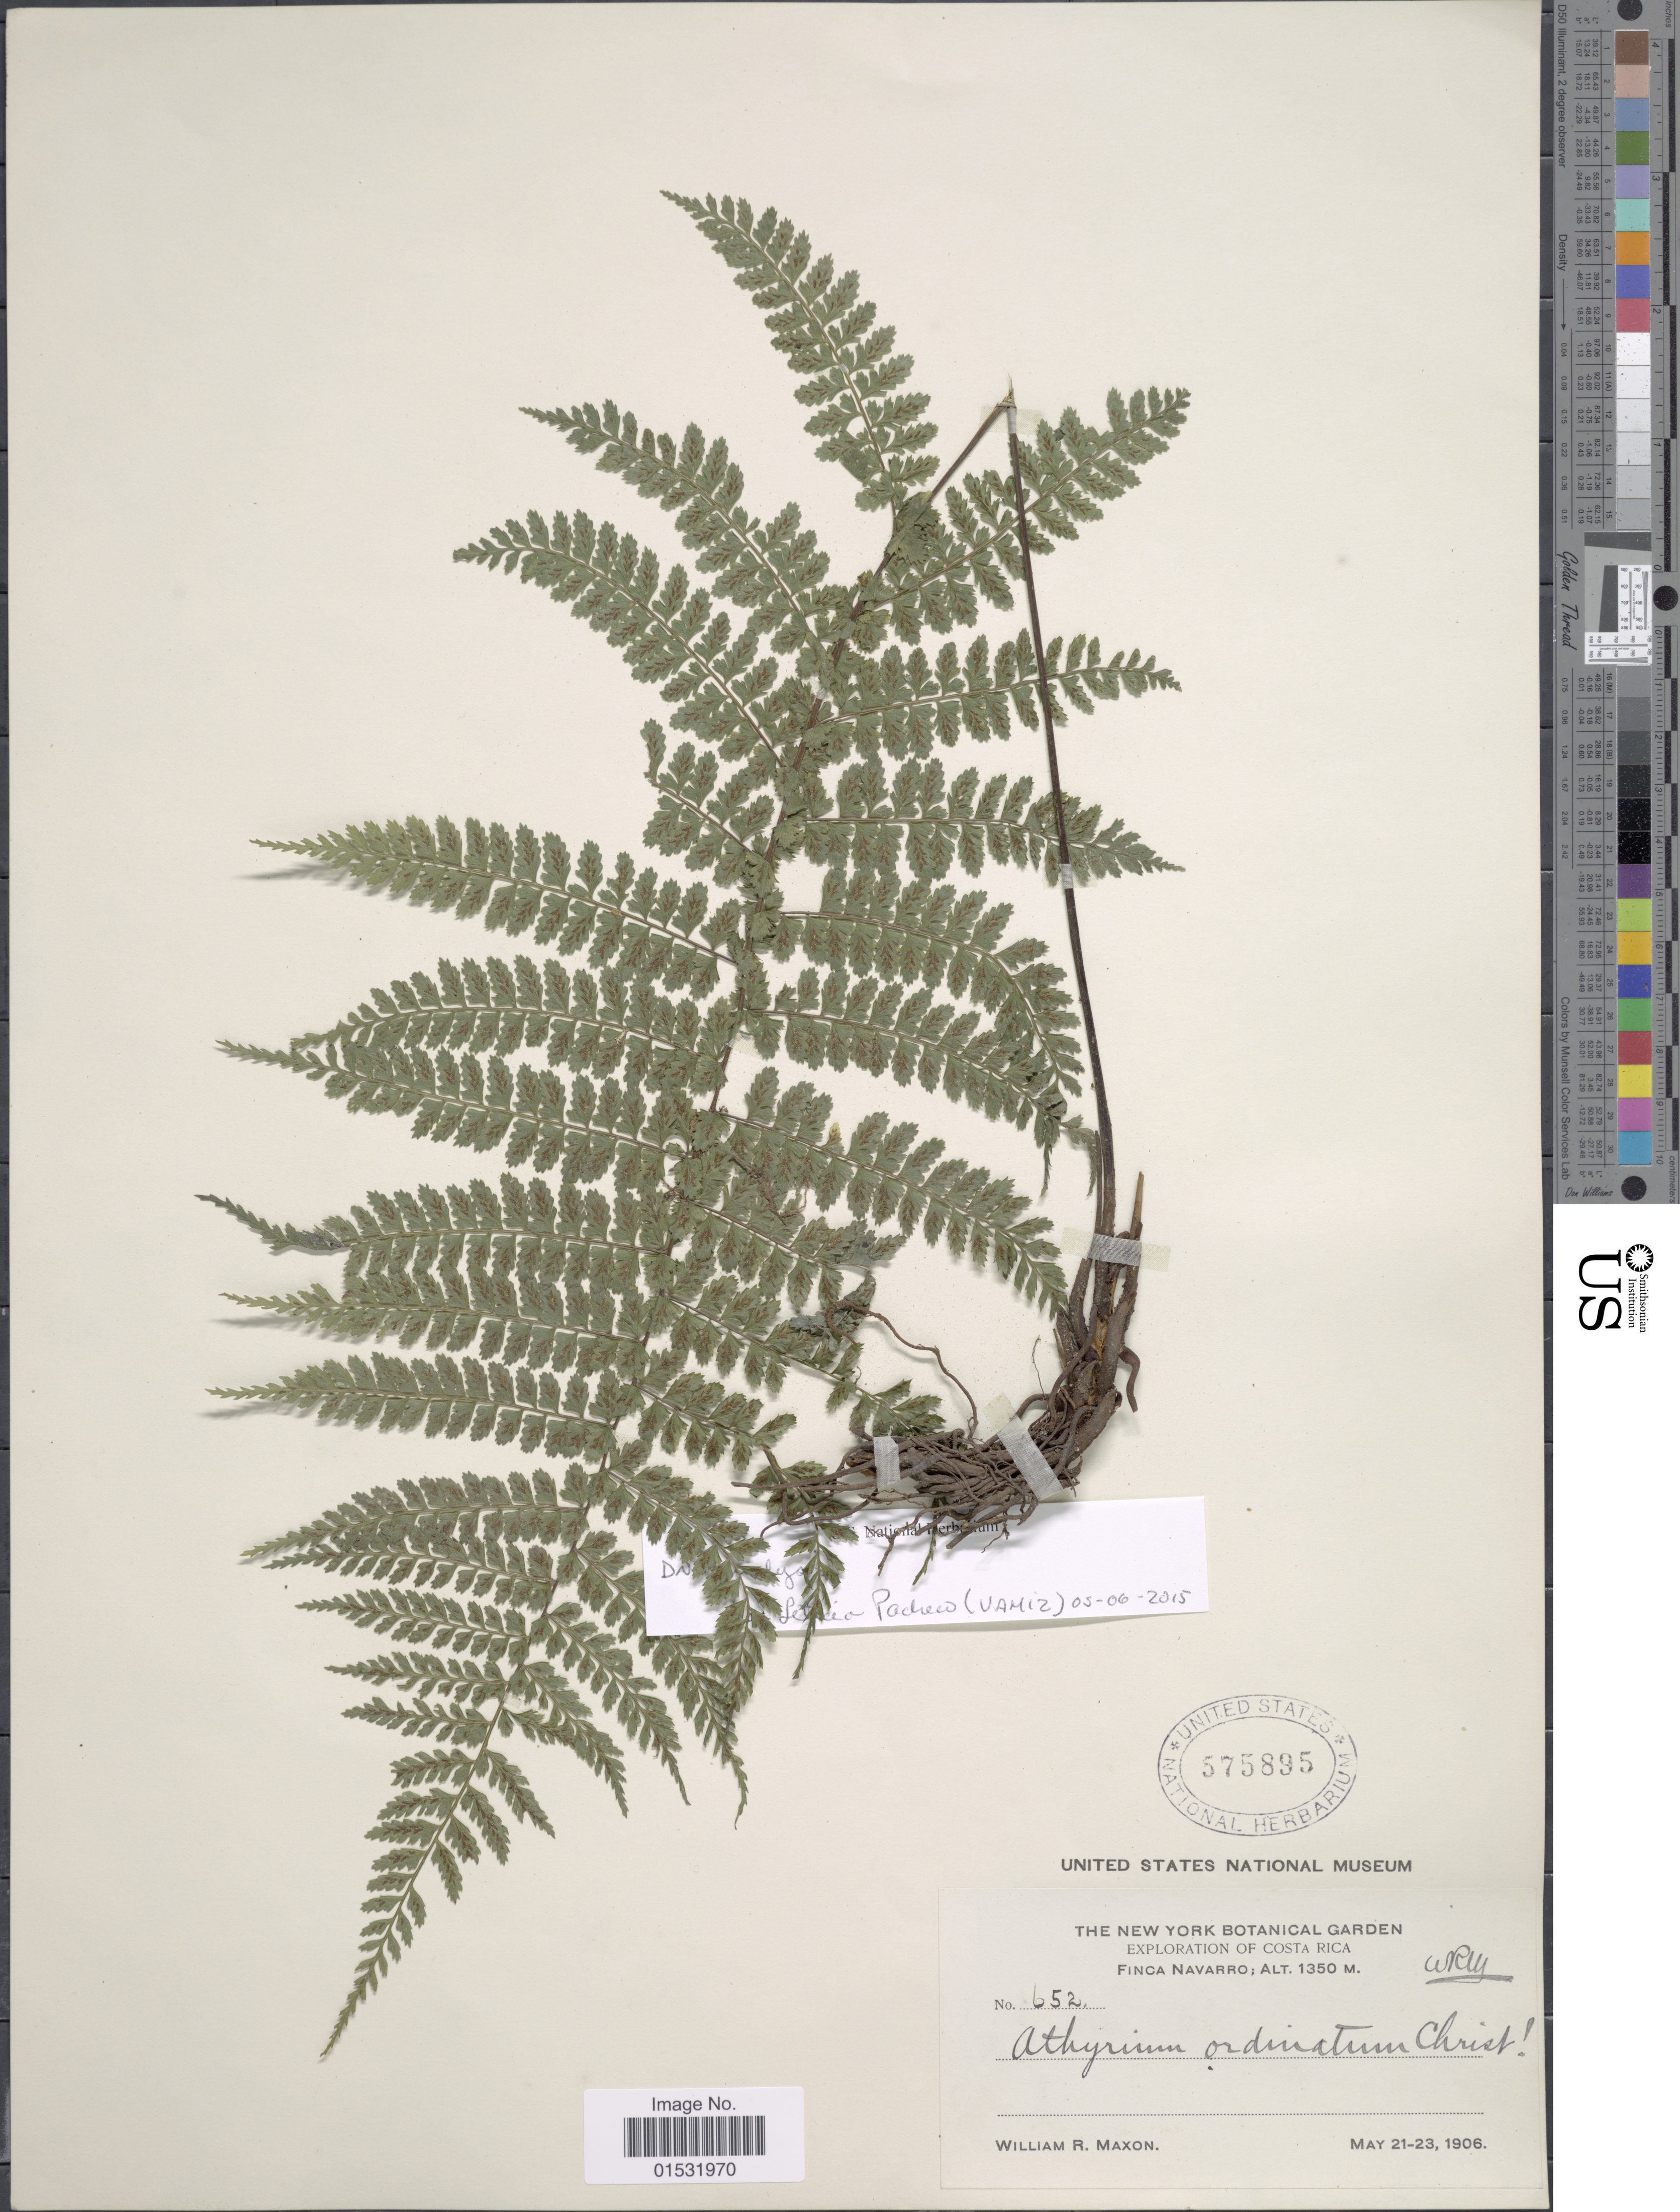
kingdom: Plantae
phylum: Tracheophyta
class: Polypodiopsida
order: Polypodiales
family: Athyriaceae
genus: Diplazium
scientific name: Diplazium ordinatum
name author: (Christ) Lellinger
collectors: W. R. Maxon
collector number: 652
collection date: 1906-05-21/1906-05-23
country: Costa Rica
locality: Finca Navarro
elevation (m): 1350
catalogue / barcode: US 575895